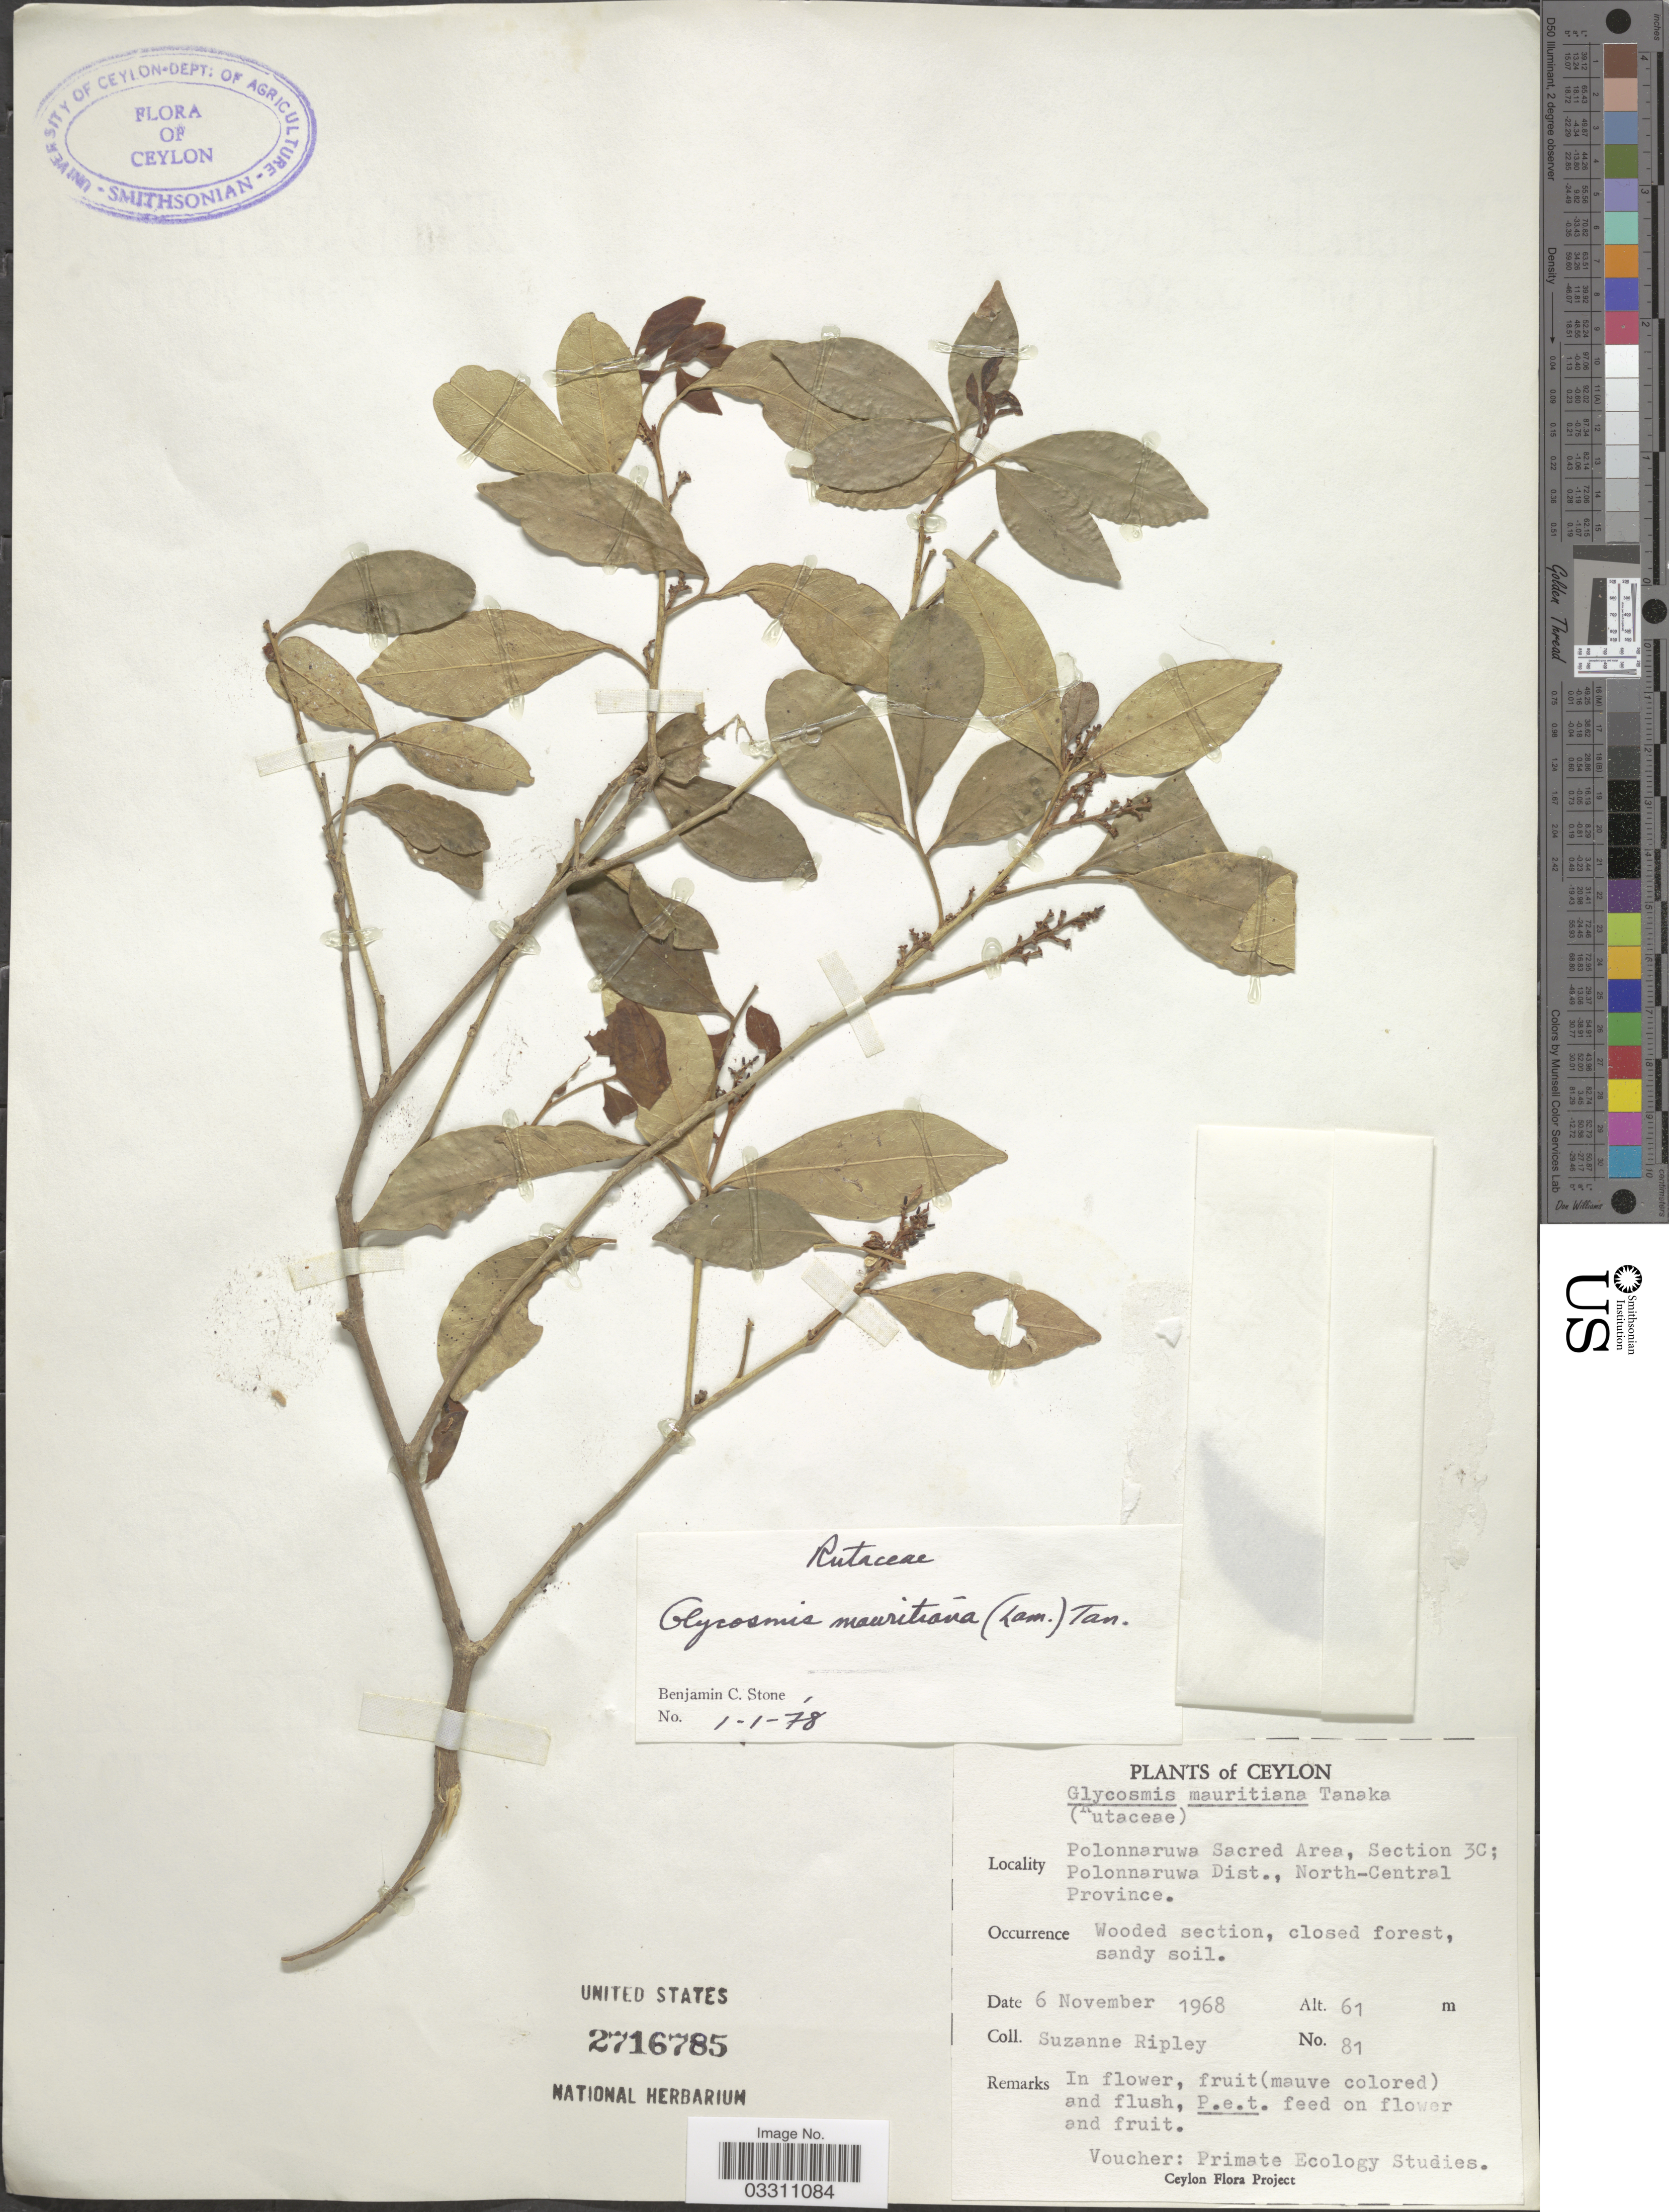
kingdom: Plantae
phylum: Tracheophyta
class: Magnoliopsida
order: Sapindales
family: Rutaceae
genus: Glycosmis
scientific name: Glycosmis mauritiana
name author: (Lamkey) Tanaka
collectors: S. Ripley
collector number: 81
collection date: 1968-11-06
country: Sri Lanka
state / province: North Central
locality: Ceylon, Polonnaruwa Sacred Area, Section 3C; Polonnaruwa Dist.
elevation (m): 61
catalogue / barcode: US 2716785